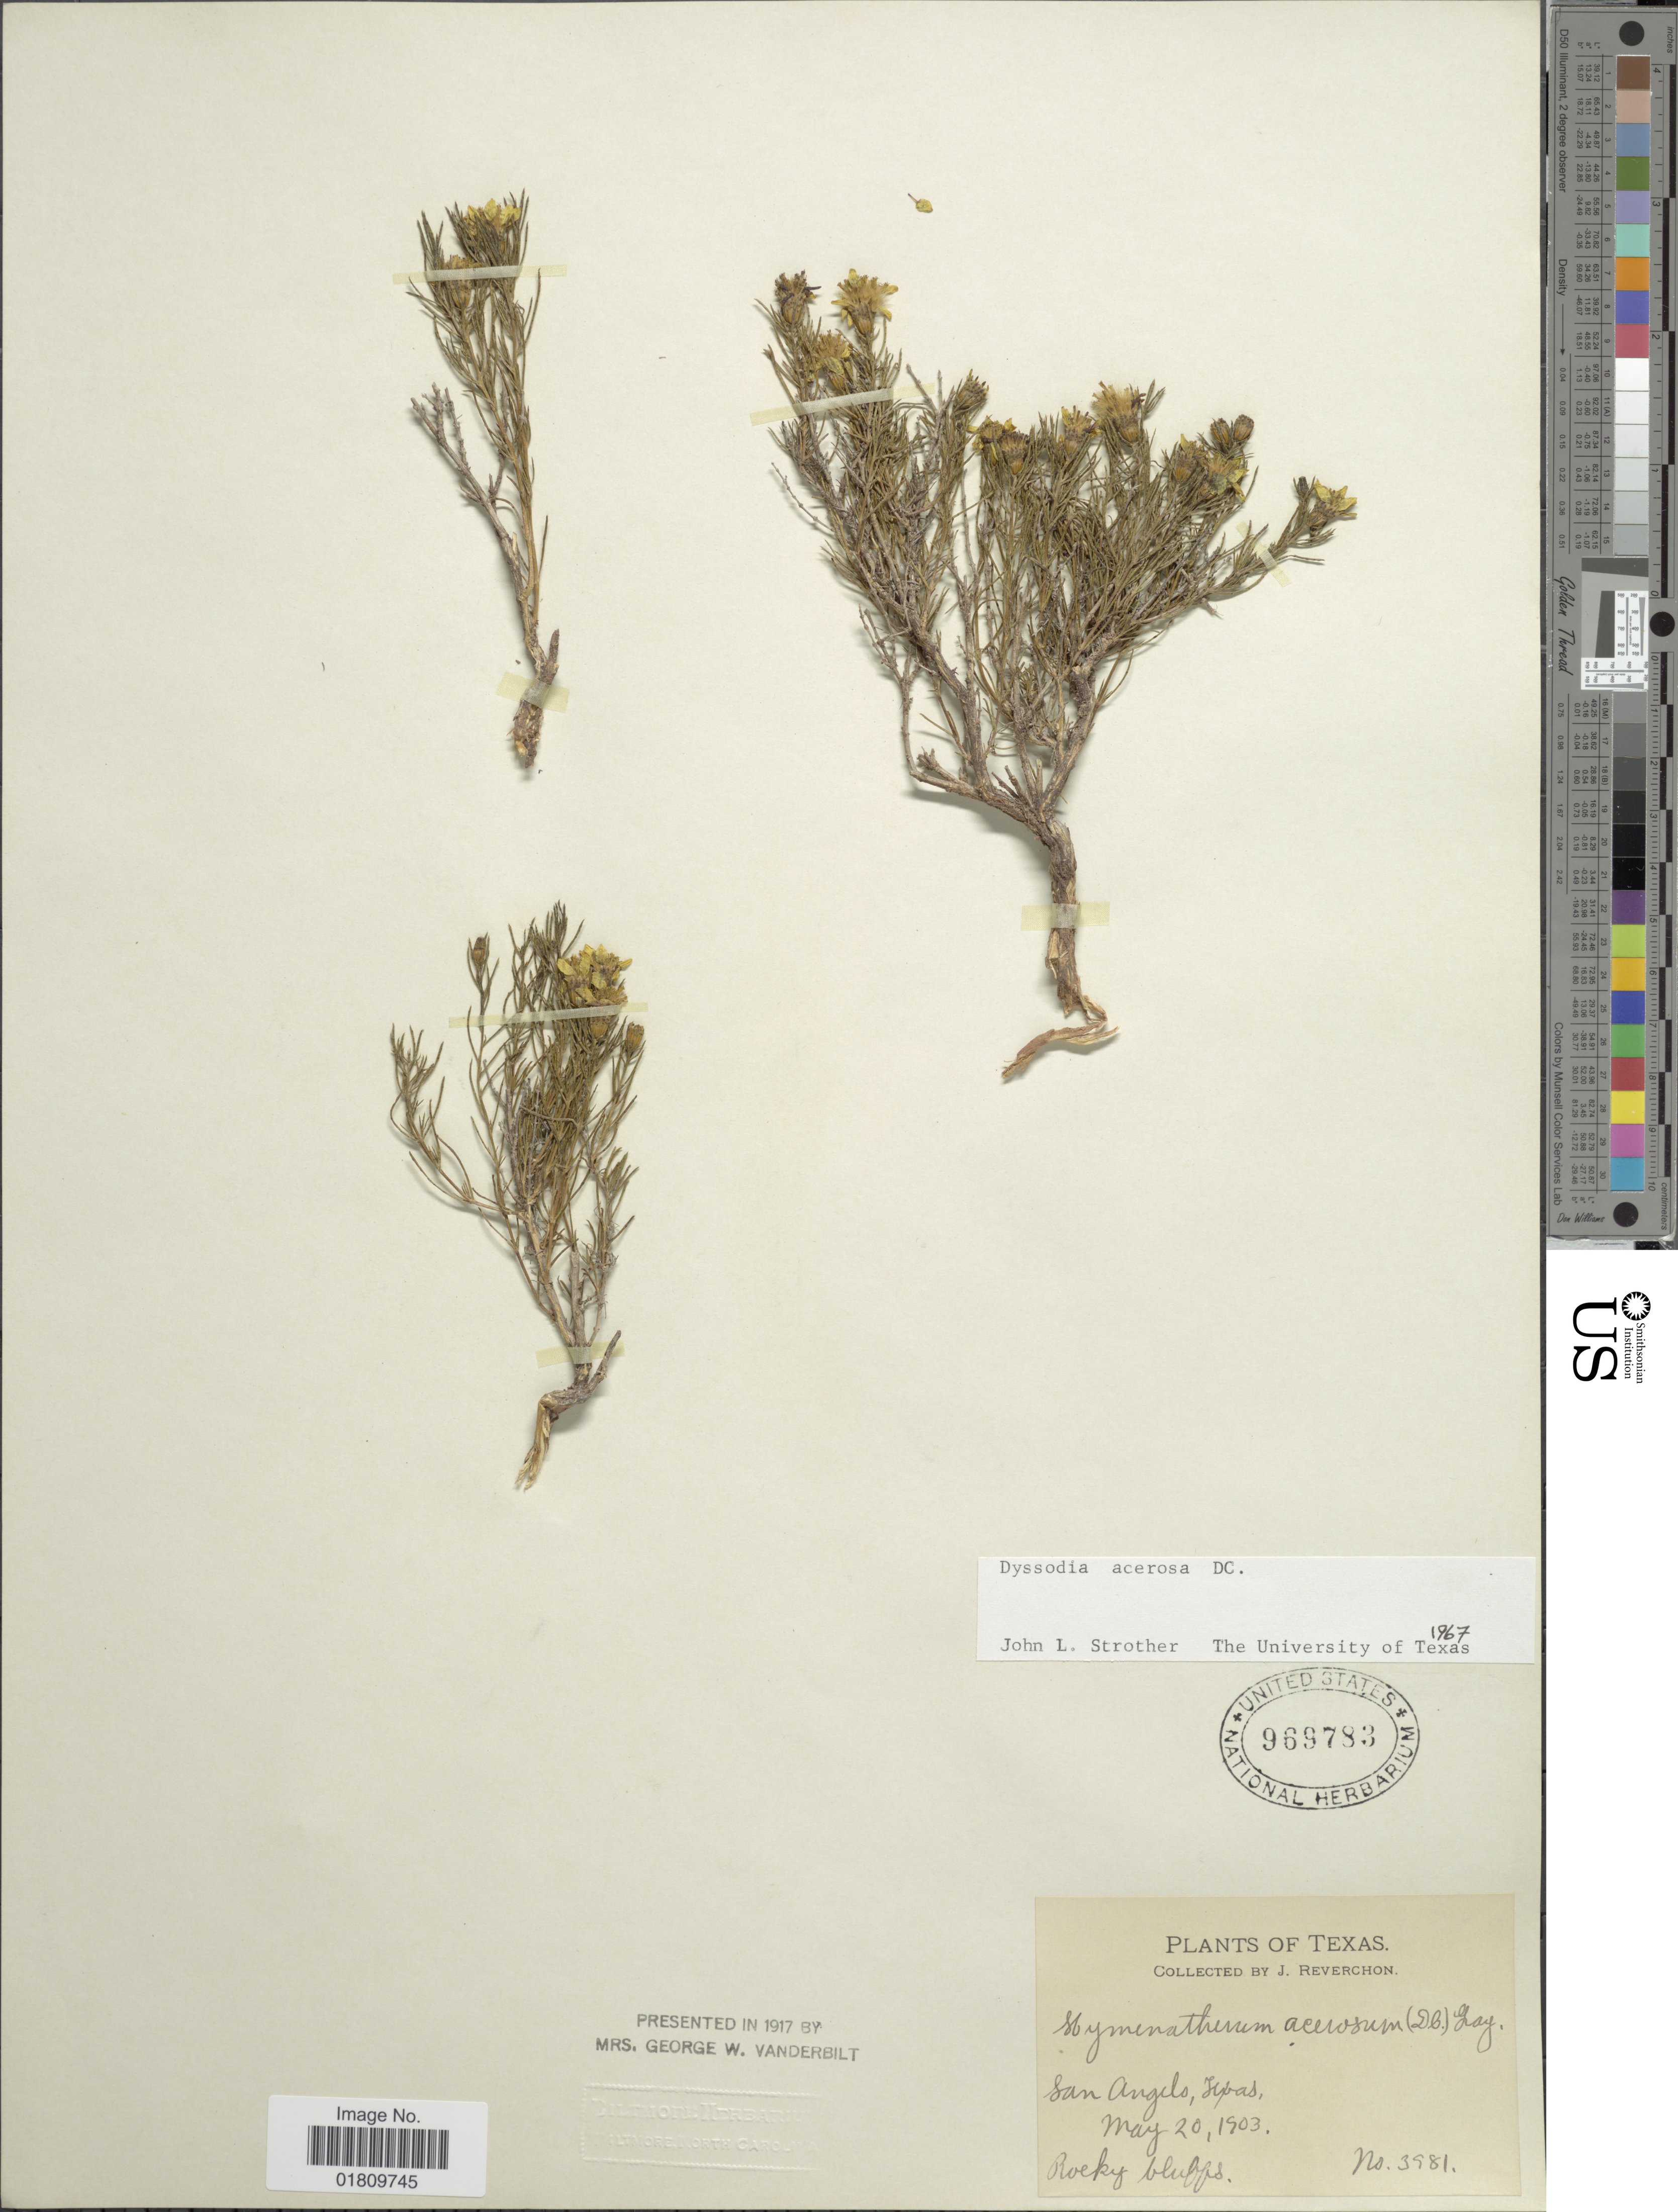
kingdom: Plantae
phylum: Tracheophyta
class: Magnoliopsida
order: Asterales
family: Asteraceae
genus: Thymophylla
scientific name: Thymophylla acerosa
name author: (DC.) Strother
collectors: J. Reverchon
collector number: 3981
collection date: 1903-05-20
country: United States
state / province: Texas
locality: San Angelo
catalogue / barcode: US 969783